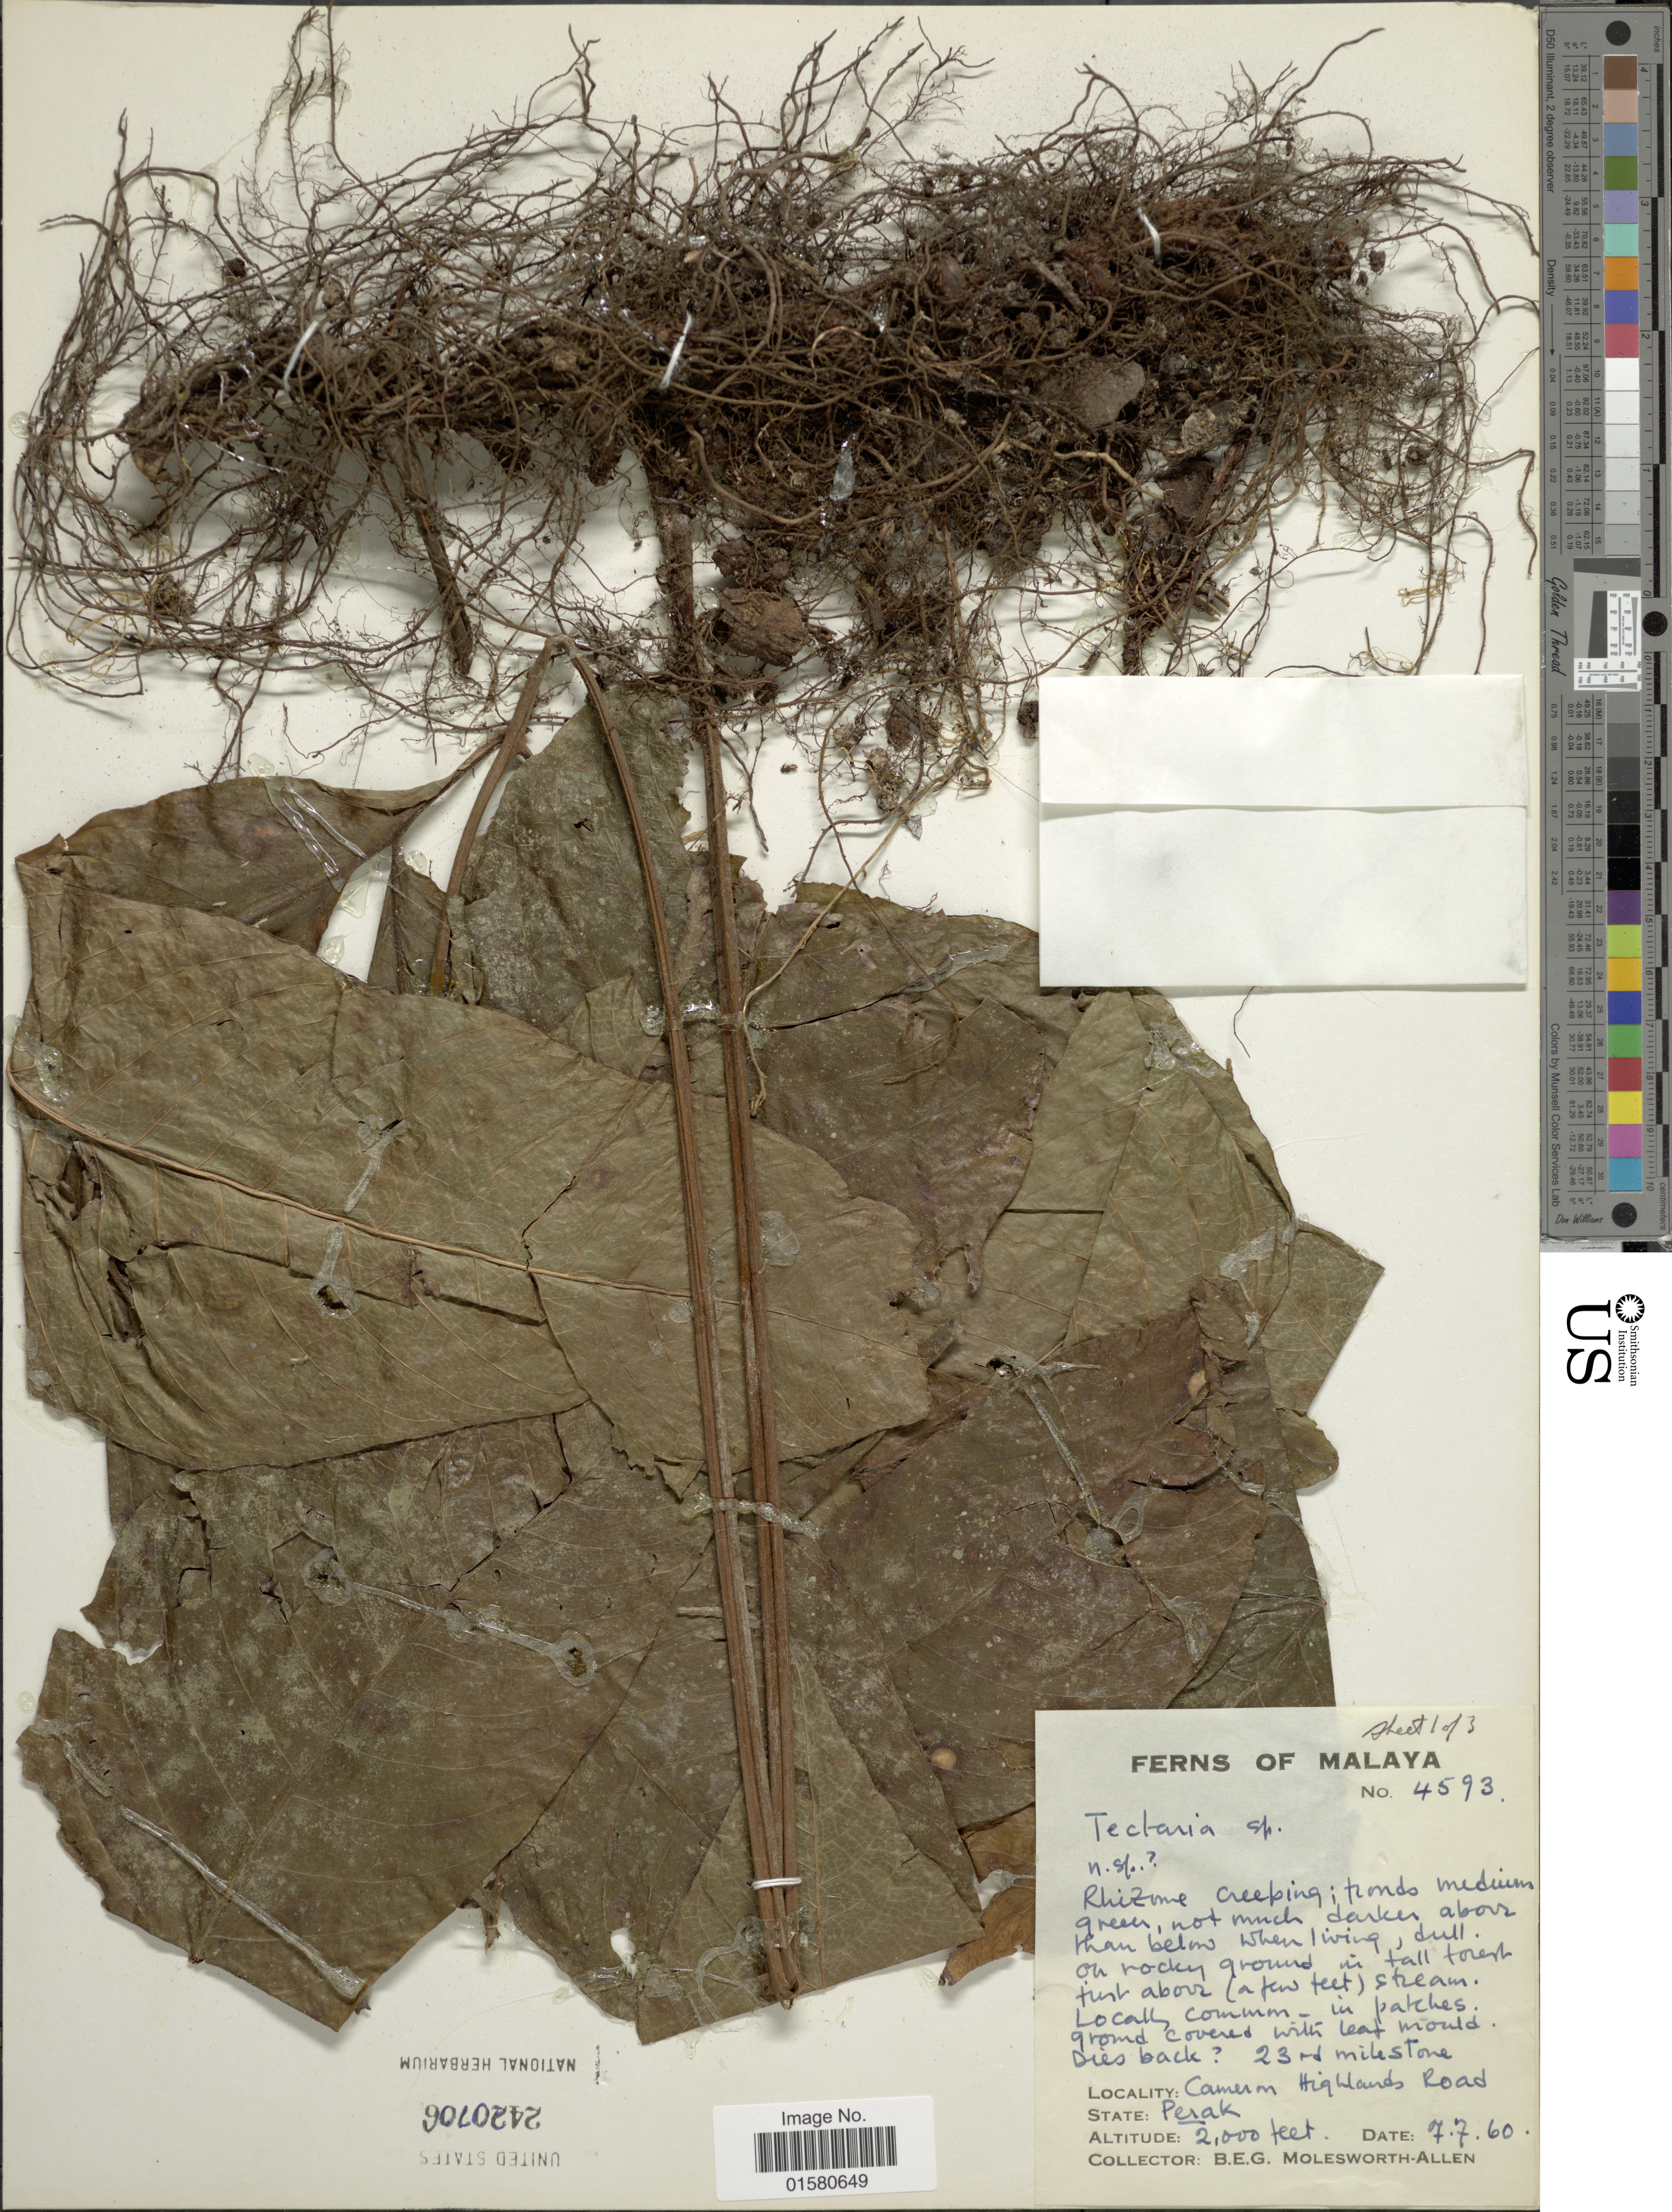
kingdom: Plantae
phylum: Tracheophyta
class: Polypodiopsida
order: Polypodiales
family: Tectariaceae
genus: Tectaria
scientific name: Tectaria sp.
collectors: B. E. G. Molesworth-Allen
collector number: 4593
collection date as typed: Transcribed d/m/y: 7/7/60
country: Malaysia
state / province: Perak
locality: Cameron Highlands Road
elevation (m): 610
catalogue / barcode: US 2420706